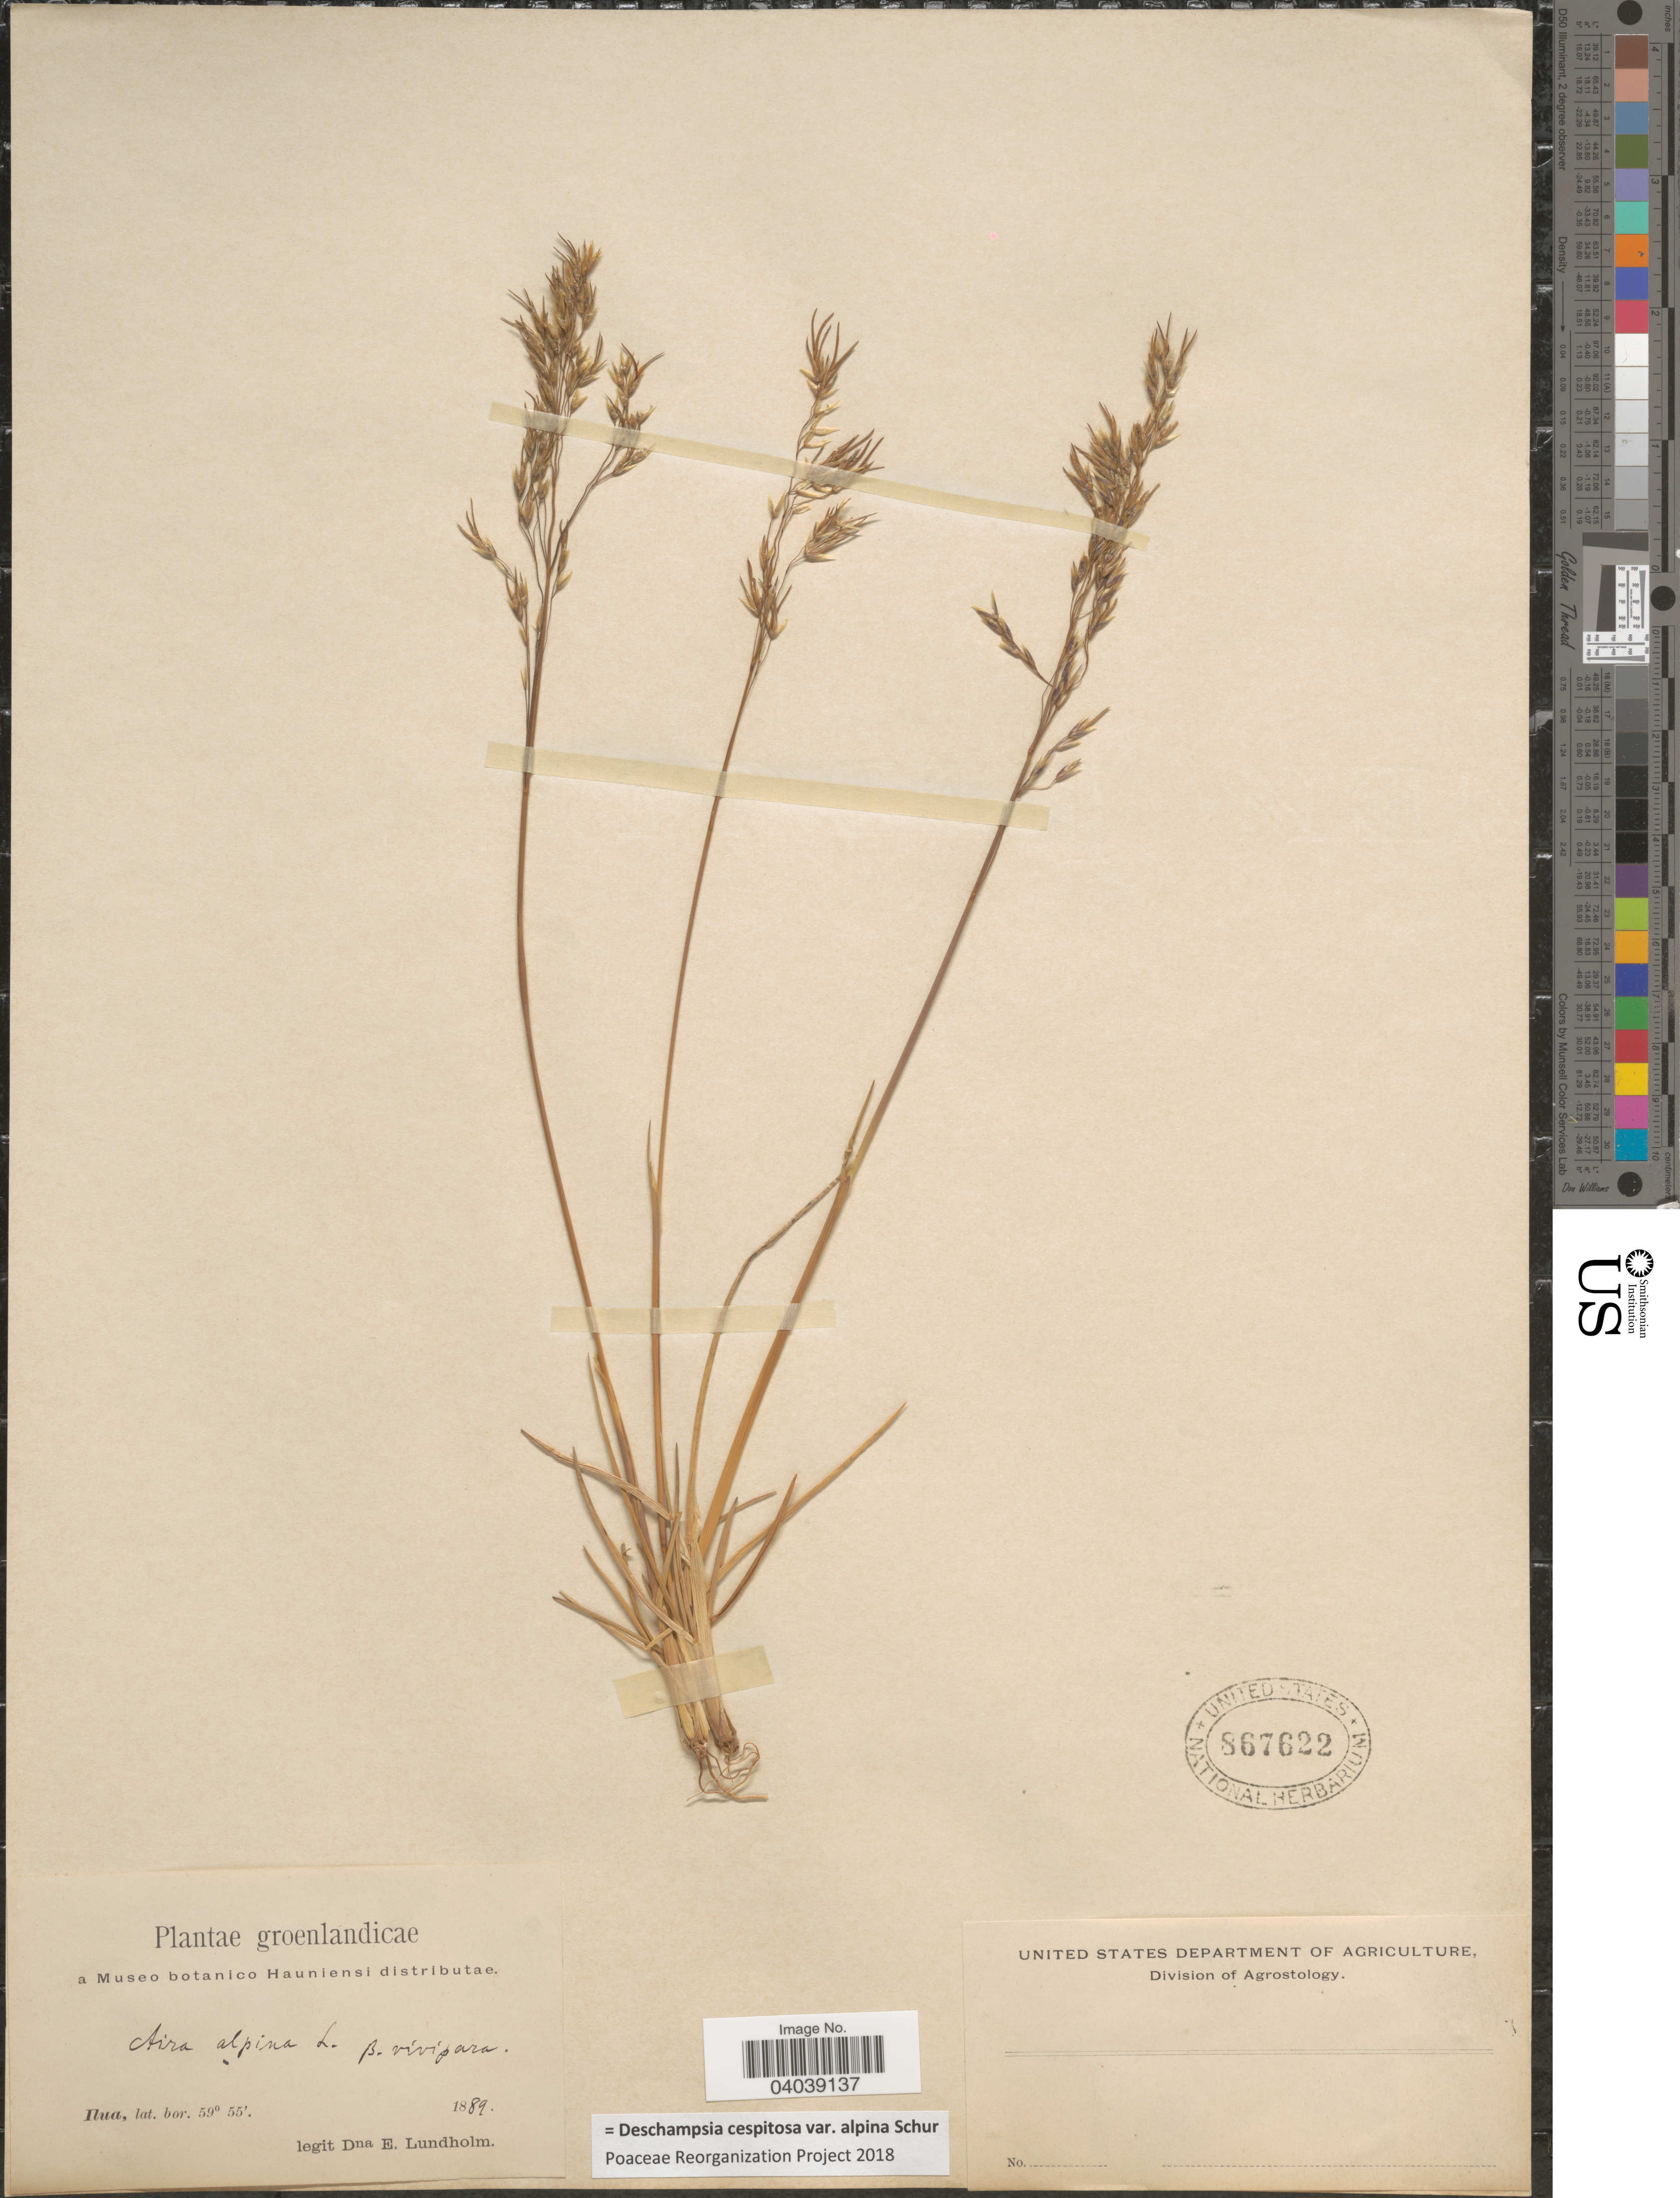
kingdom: Plantae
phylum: Tracheophyta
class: Liliopsida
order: Poales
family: Poaceae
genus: Deschampsia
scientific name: Deschampsia cespitosa var. alpina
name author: Vasey ex W.J. Beal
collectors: D. Lundholm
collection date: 1889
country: Greenland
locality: Groenlandicae. Ilua.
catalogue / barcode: US 867622